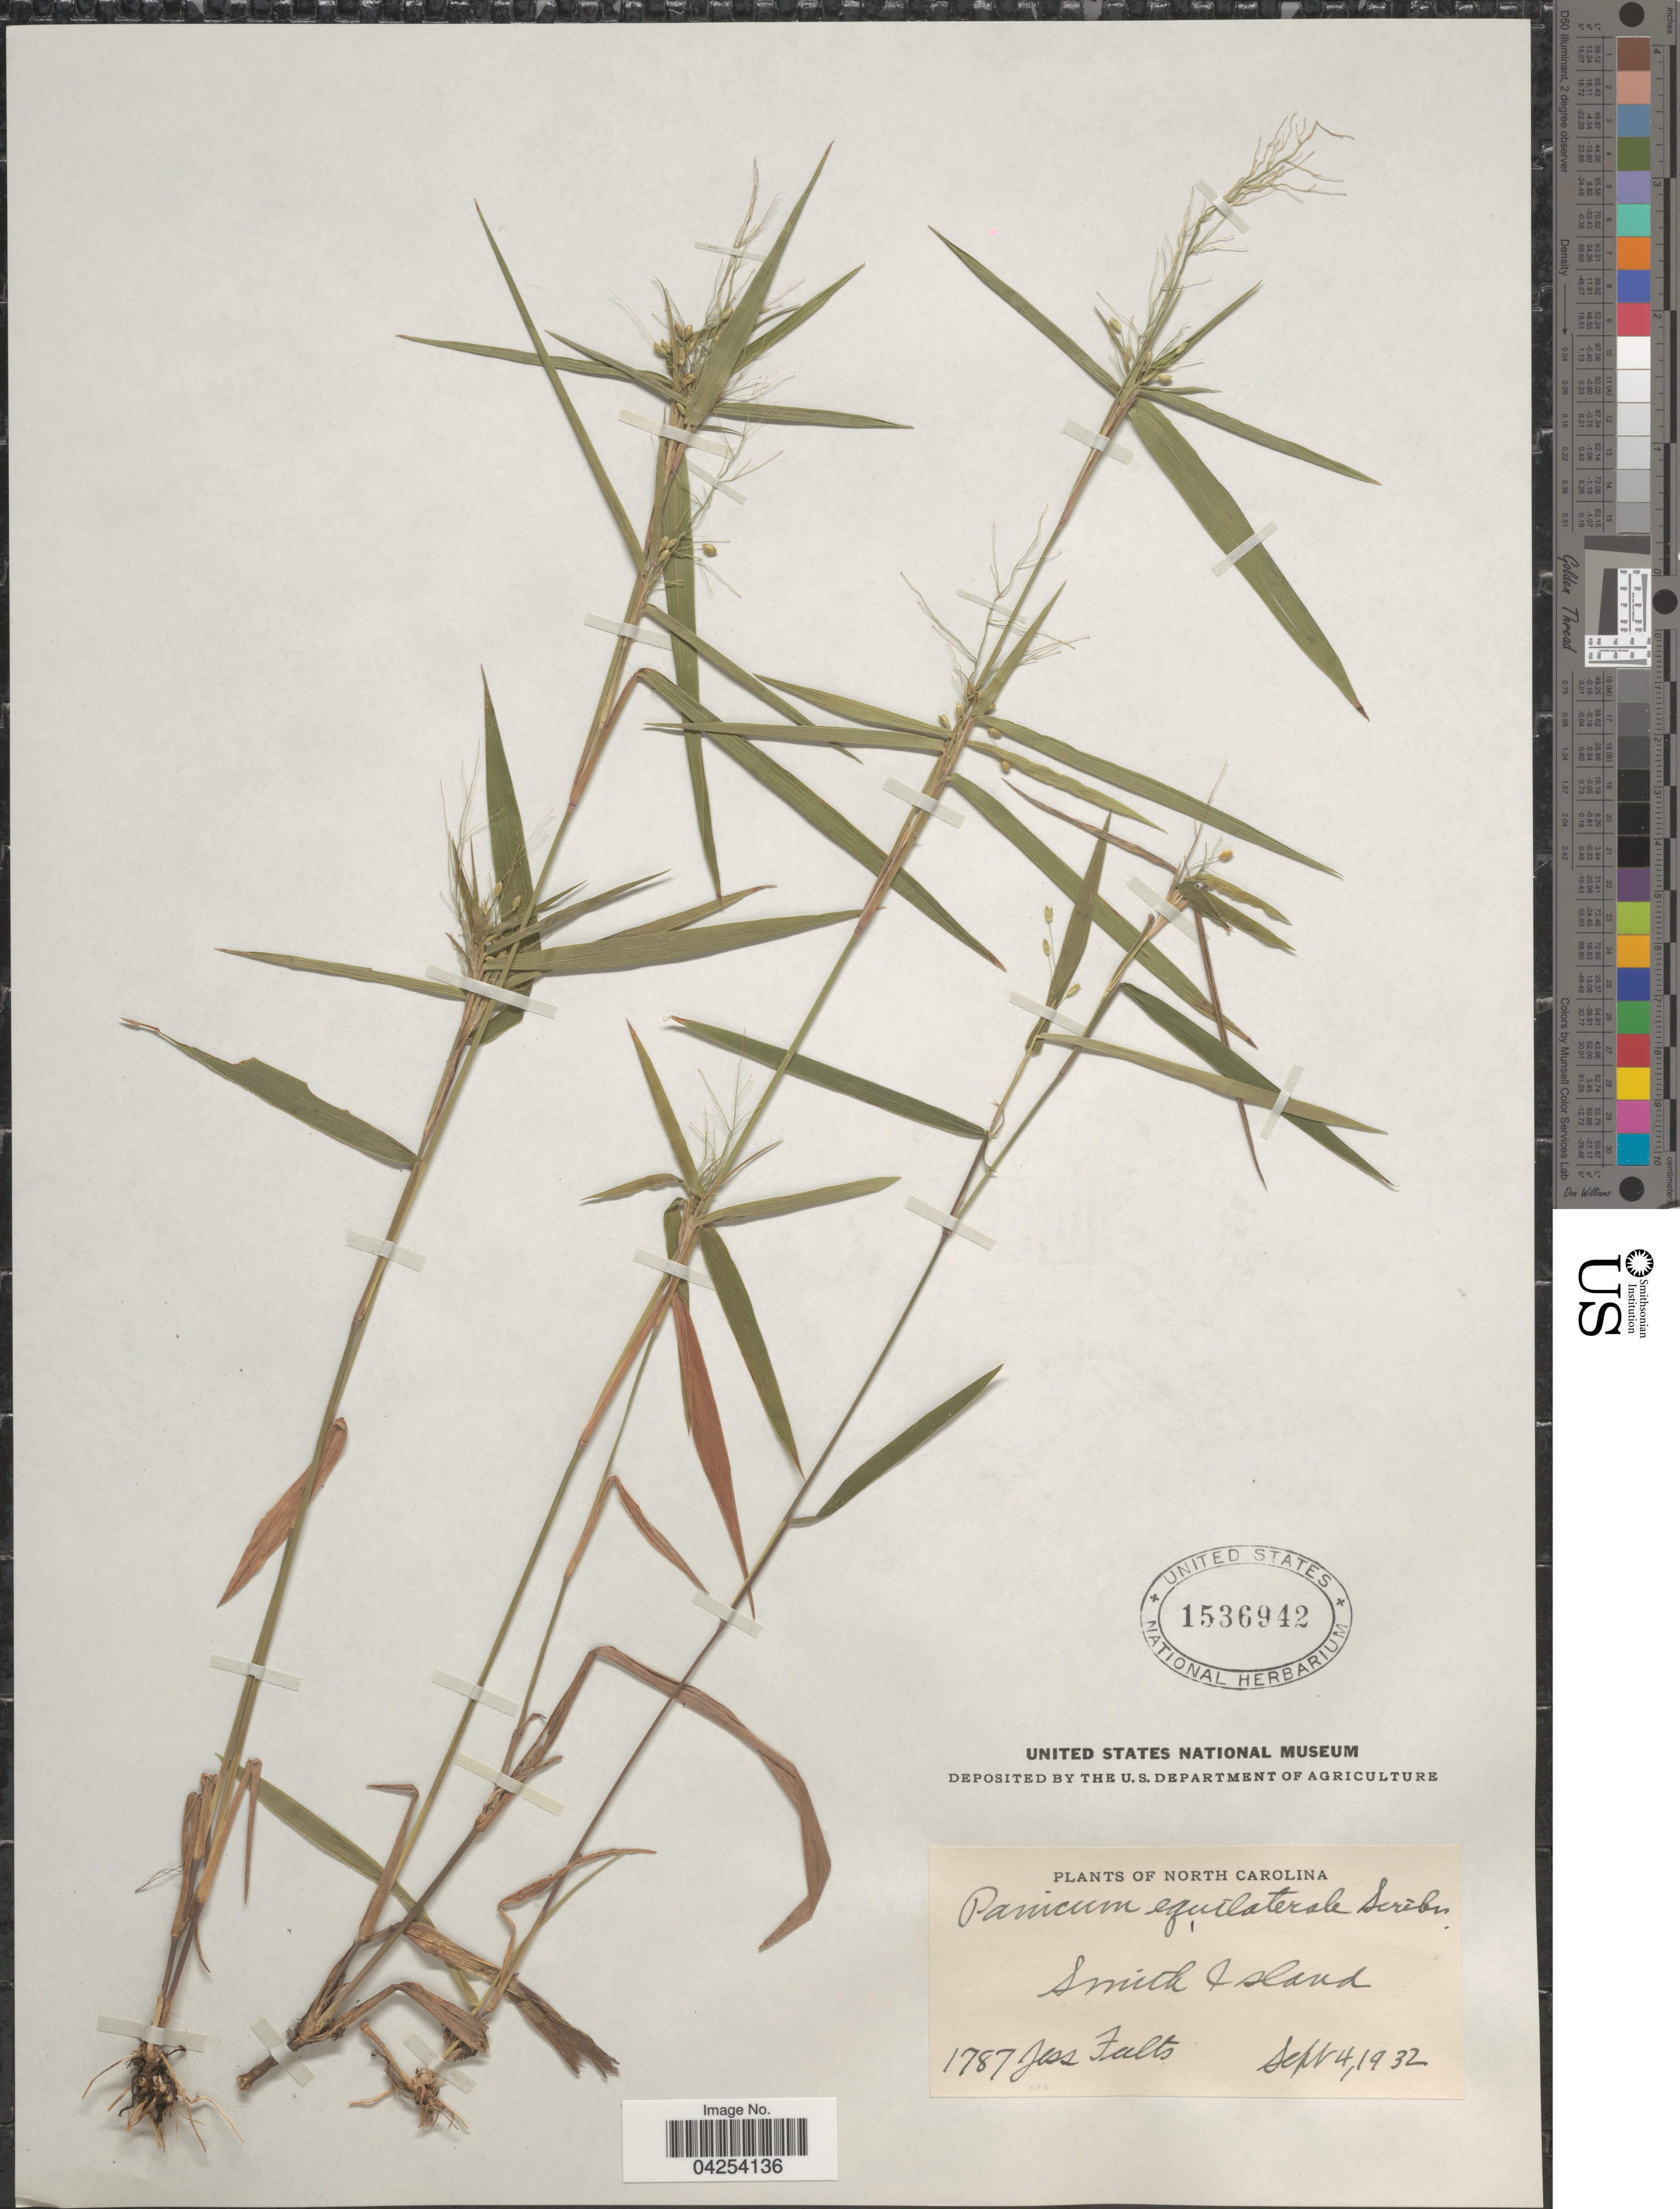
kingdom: Plantae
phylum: Tracheophyta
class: Liliopsida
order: Poales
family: Poaceae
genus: Dichanthelium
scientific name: Dichanthelium commutatum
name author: (Schult.) Gould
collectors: J. Fults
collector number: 1787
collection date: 1932-09-04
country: United States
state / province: North Carolina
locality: Smith Island.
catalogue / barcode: US 1536942